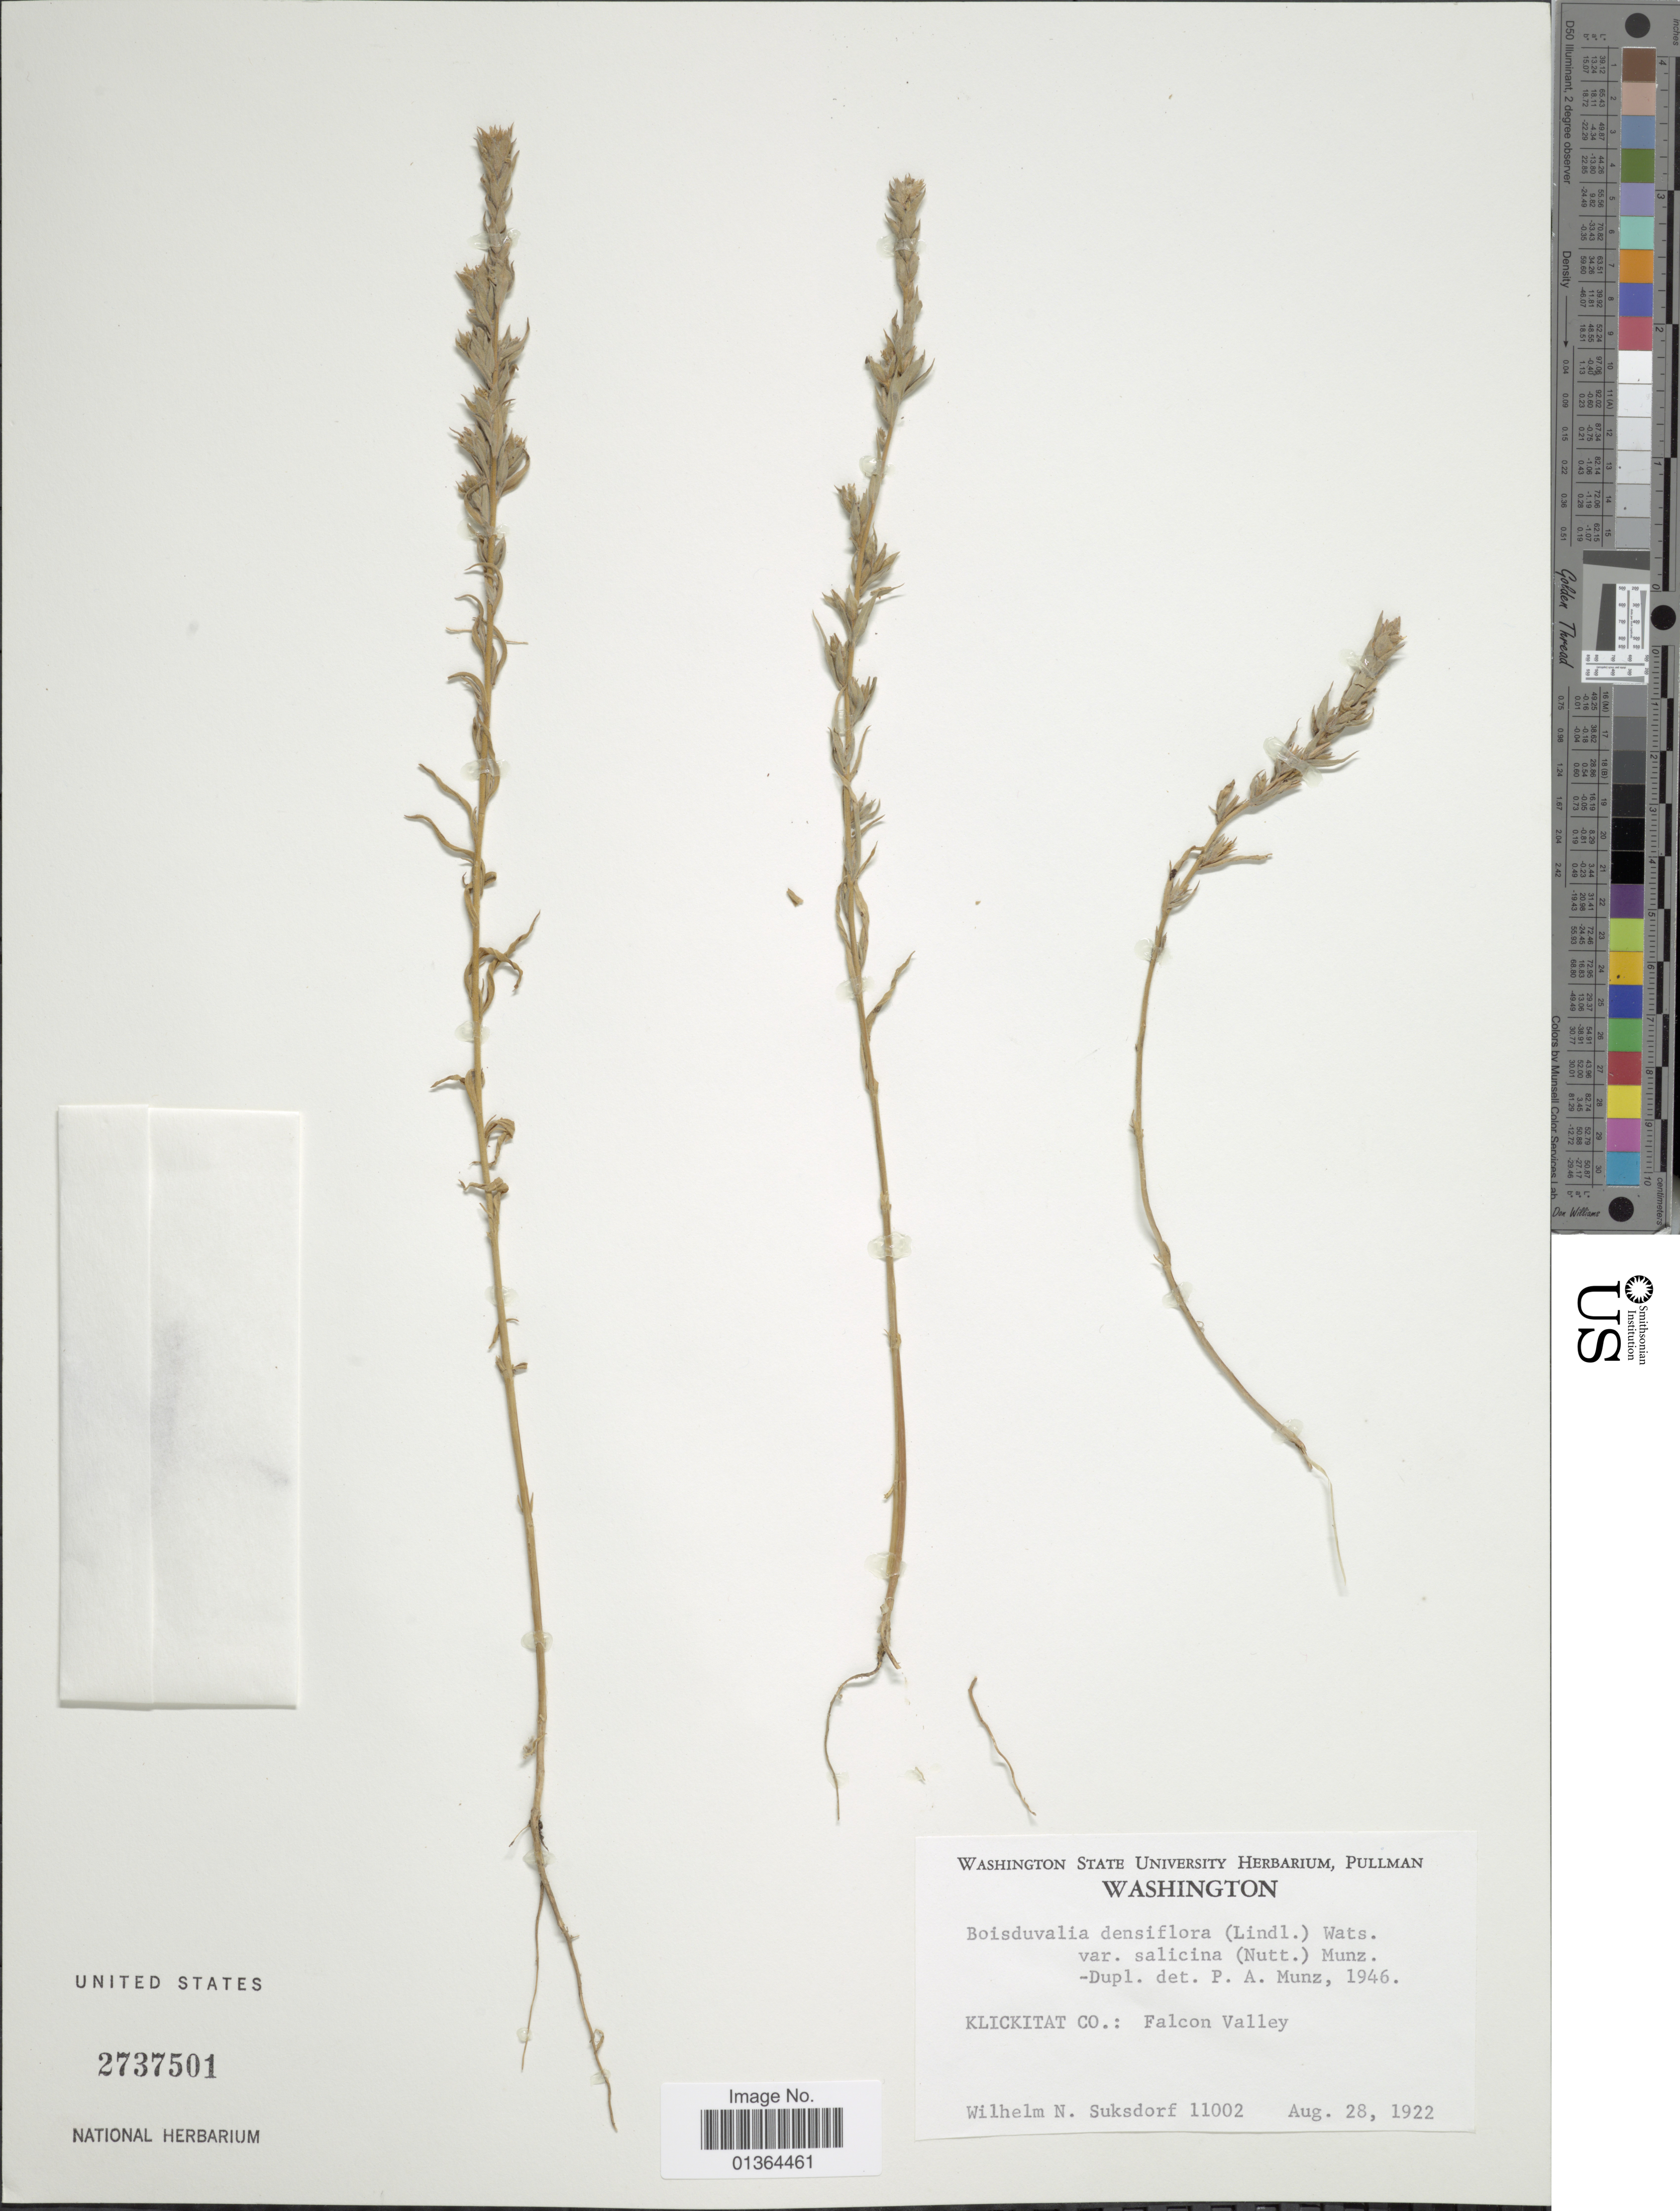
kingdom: Plantae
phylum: Tracheophyta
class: Magnoliopsida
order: Myrtales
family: Onagraceae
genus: Epilobium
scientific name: Epilobium densiflorum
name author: (Lindl.) Hoch & P.H. Raven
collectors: W. N. Suksdorf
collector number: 11002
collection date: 1922-08-28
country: United States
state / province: Washington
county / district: Klickitat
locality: Klickitat Co: Falcon Valley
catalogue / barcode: US 2737501